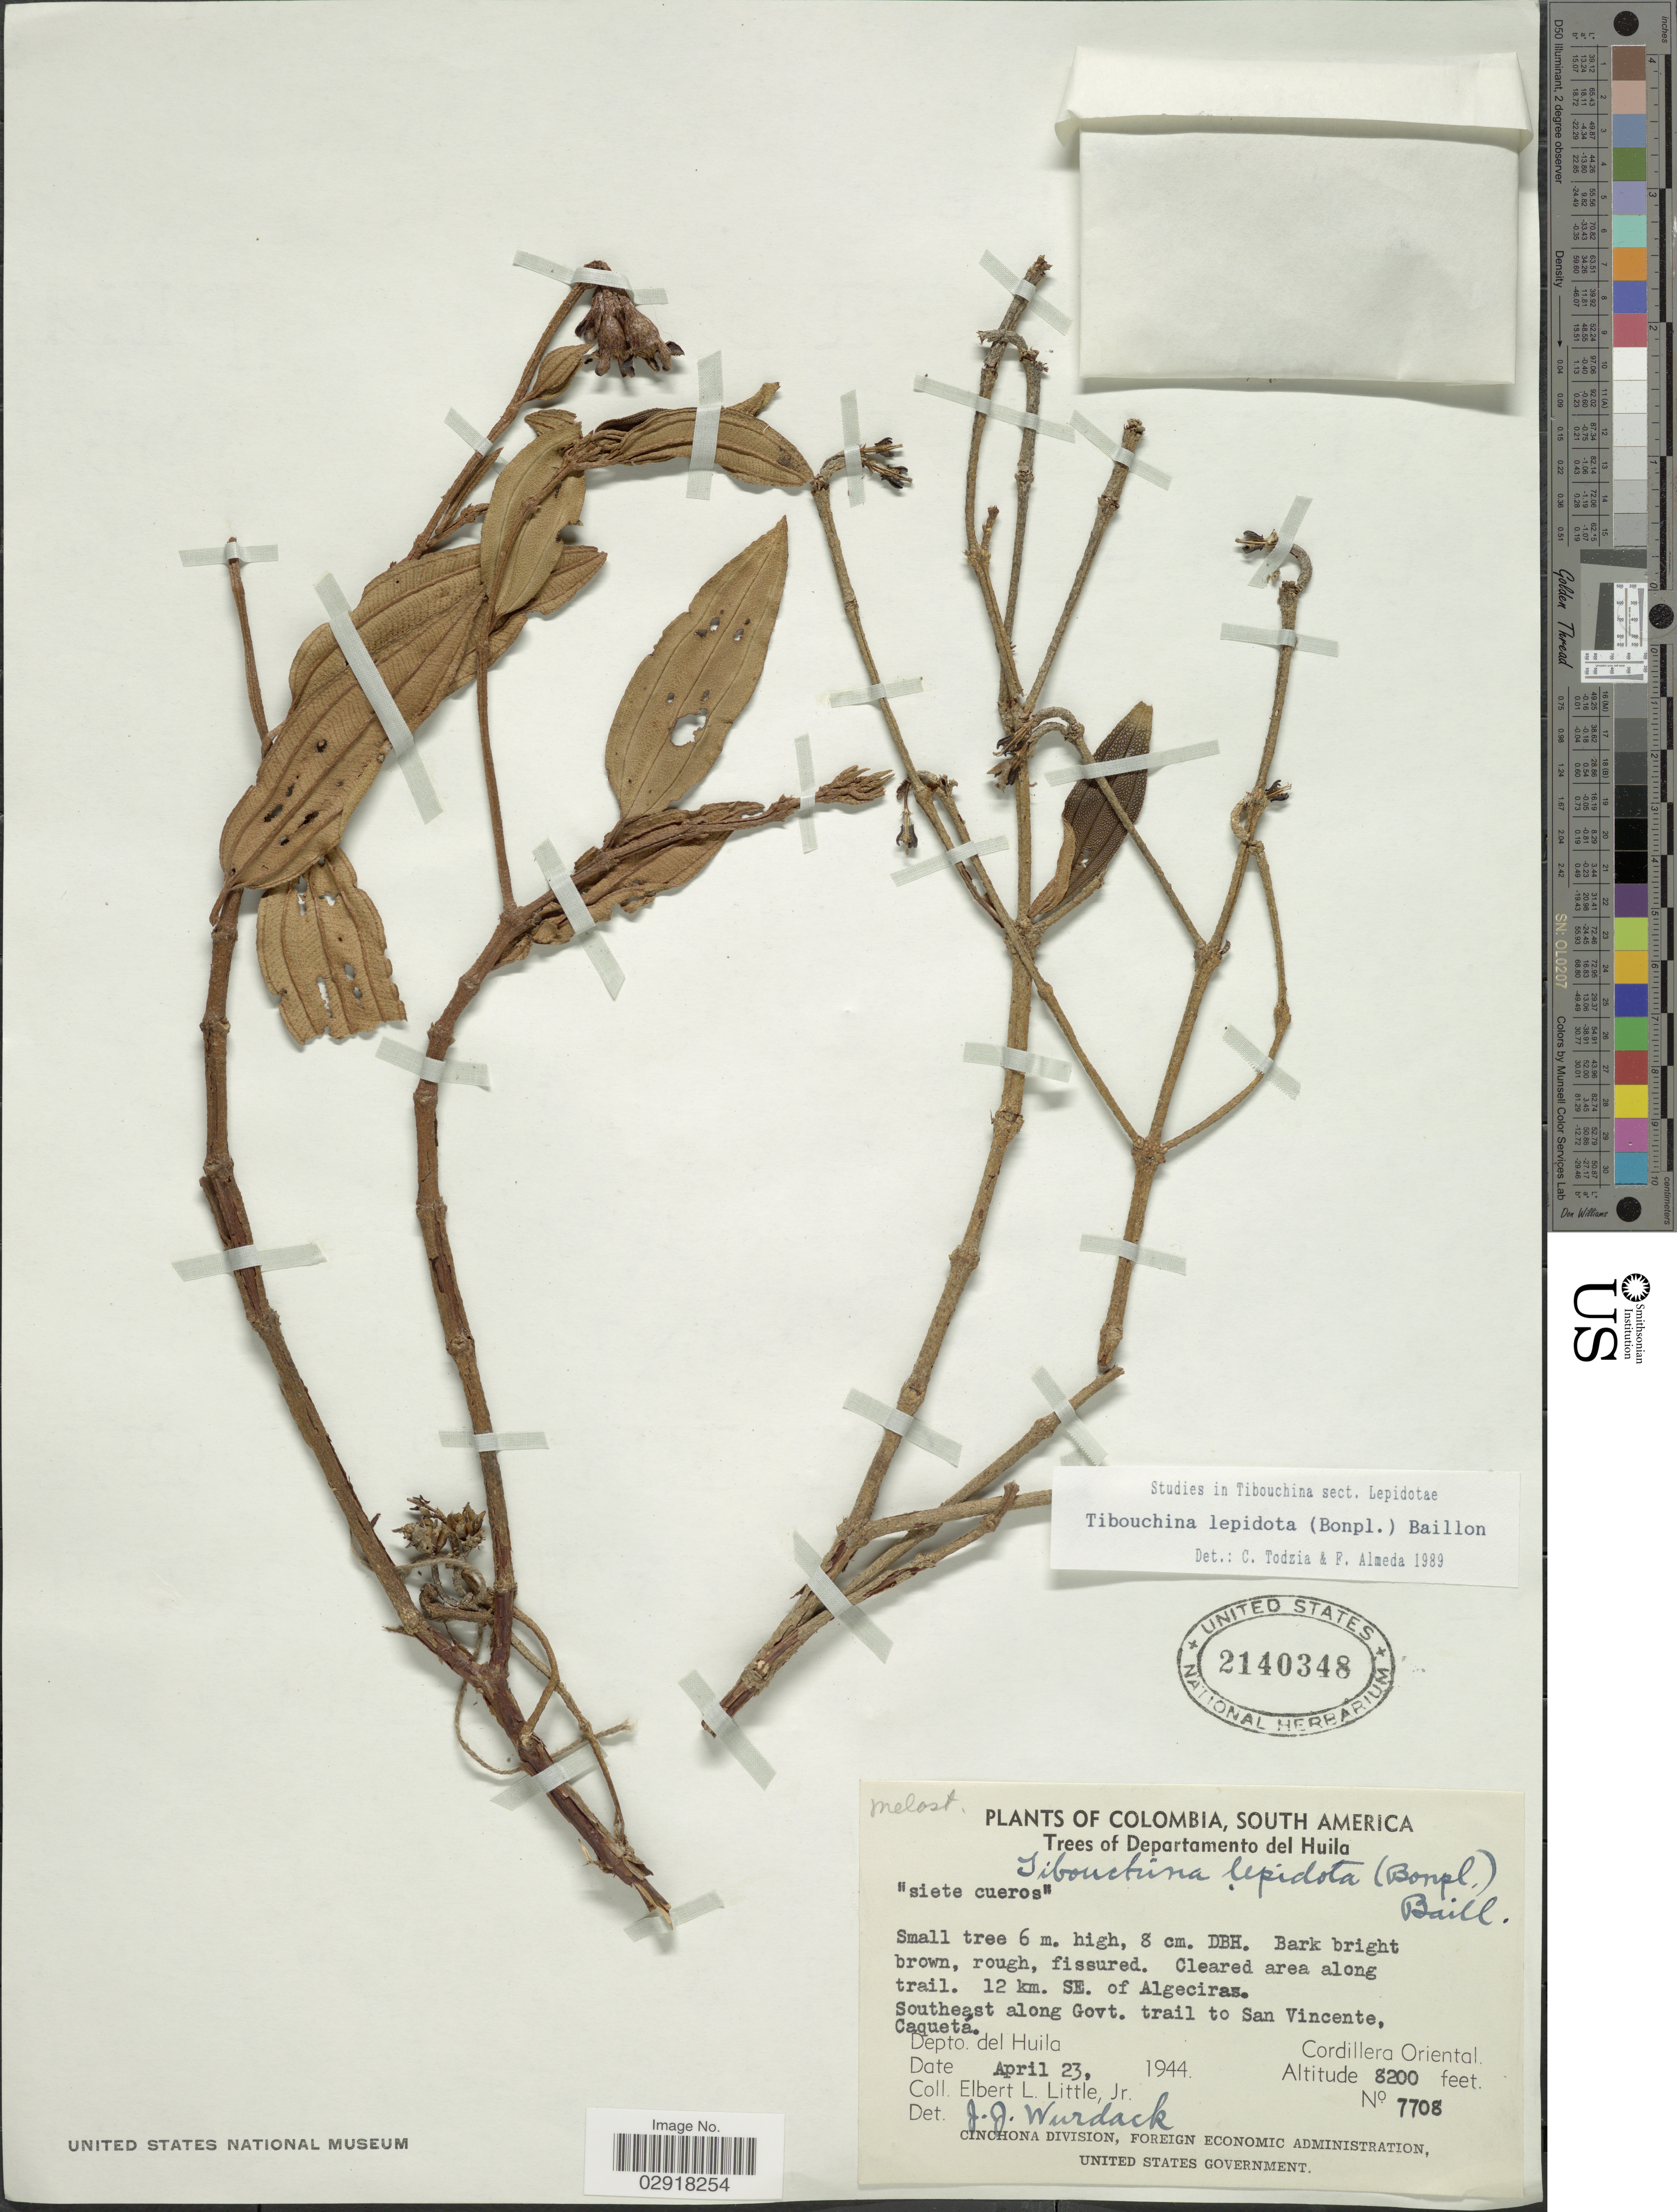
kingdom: Plantae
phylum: Tracheophyta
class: Magnoliopsida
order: Myrtales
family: Melastomataceae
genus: Andesanthus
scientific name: Andesanthus lepidotus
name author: (Humb. & Bonpl.) P.J.F. Guim. & Michelang.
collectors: E. L. Little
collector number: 7708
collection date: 1944-04-23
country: Colombia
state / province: Huila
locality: Departamento del Huila. 12 km. SE. of Algeciras. Southeast along Govt. trail to San Vicente, Caqueta. Depto. del Huila. Cordillera Oriental.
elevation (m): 2499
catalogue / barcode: US 2140348